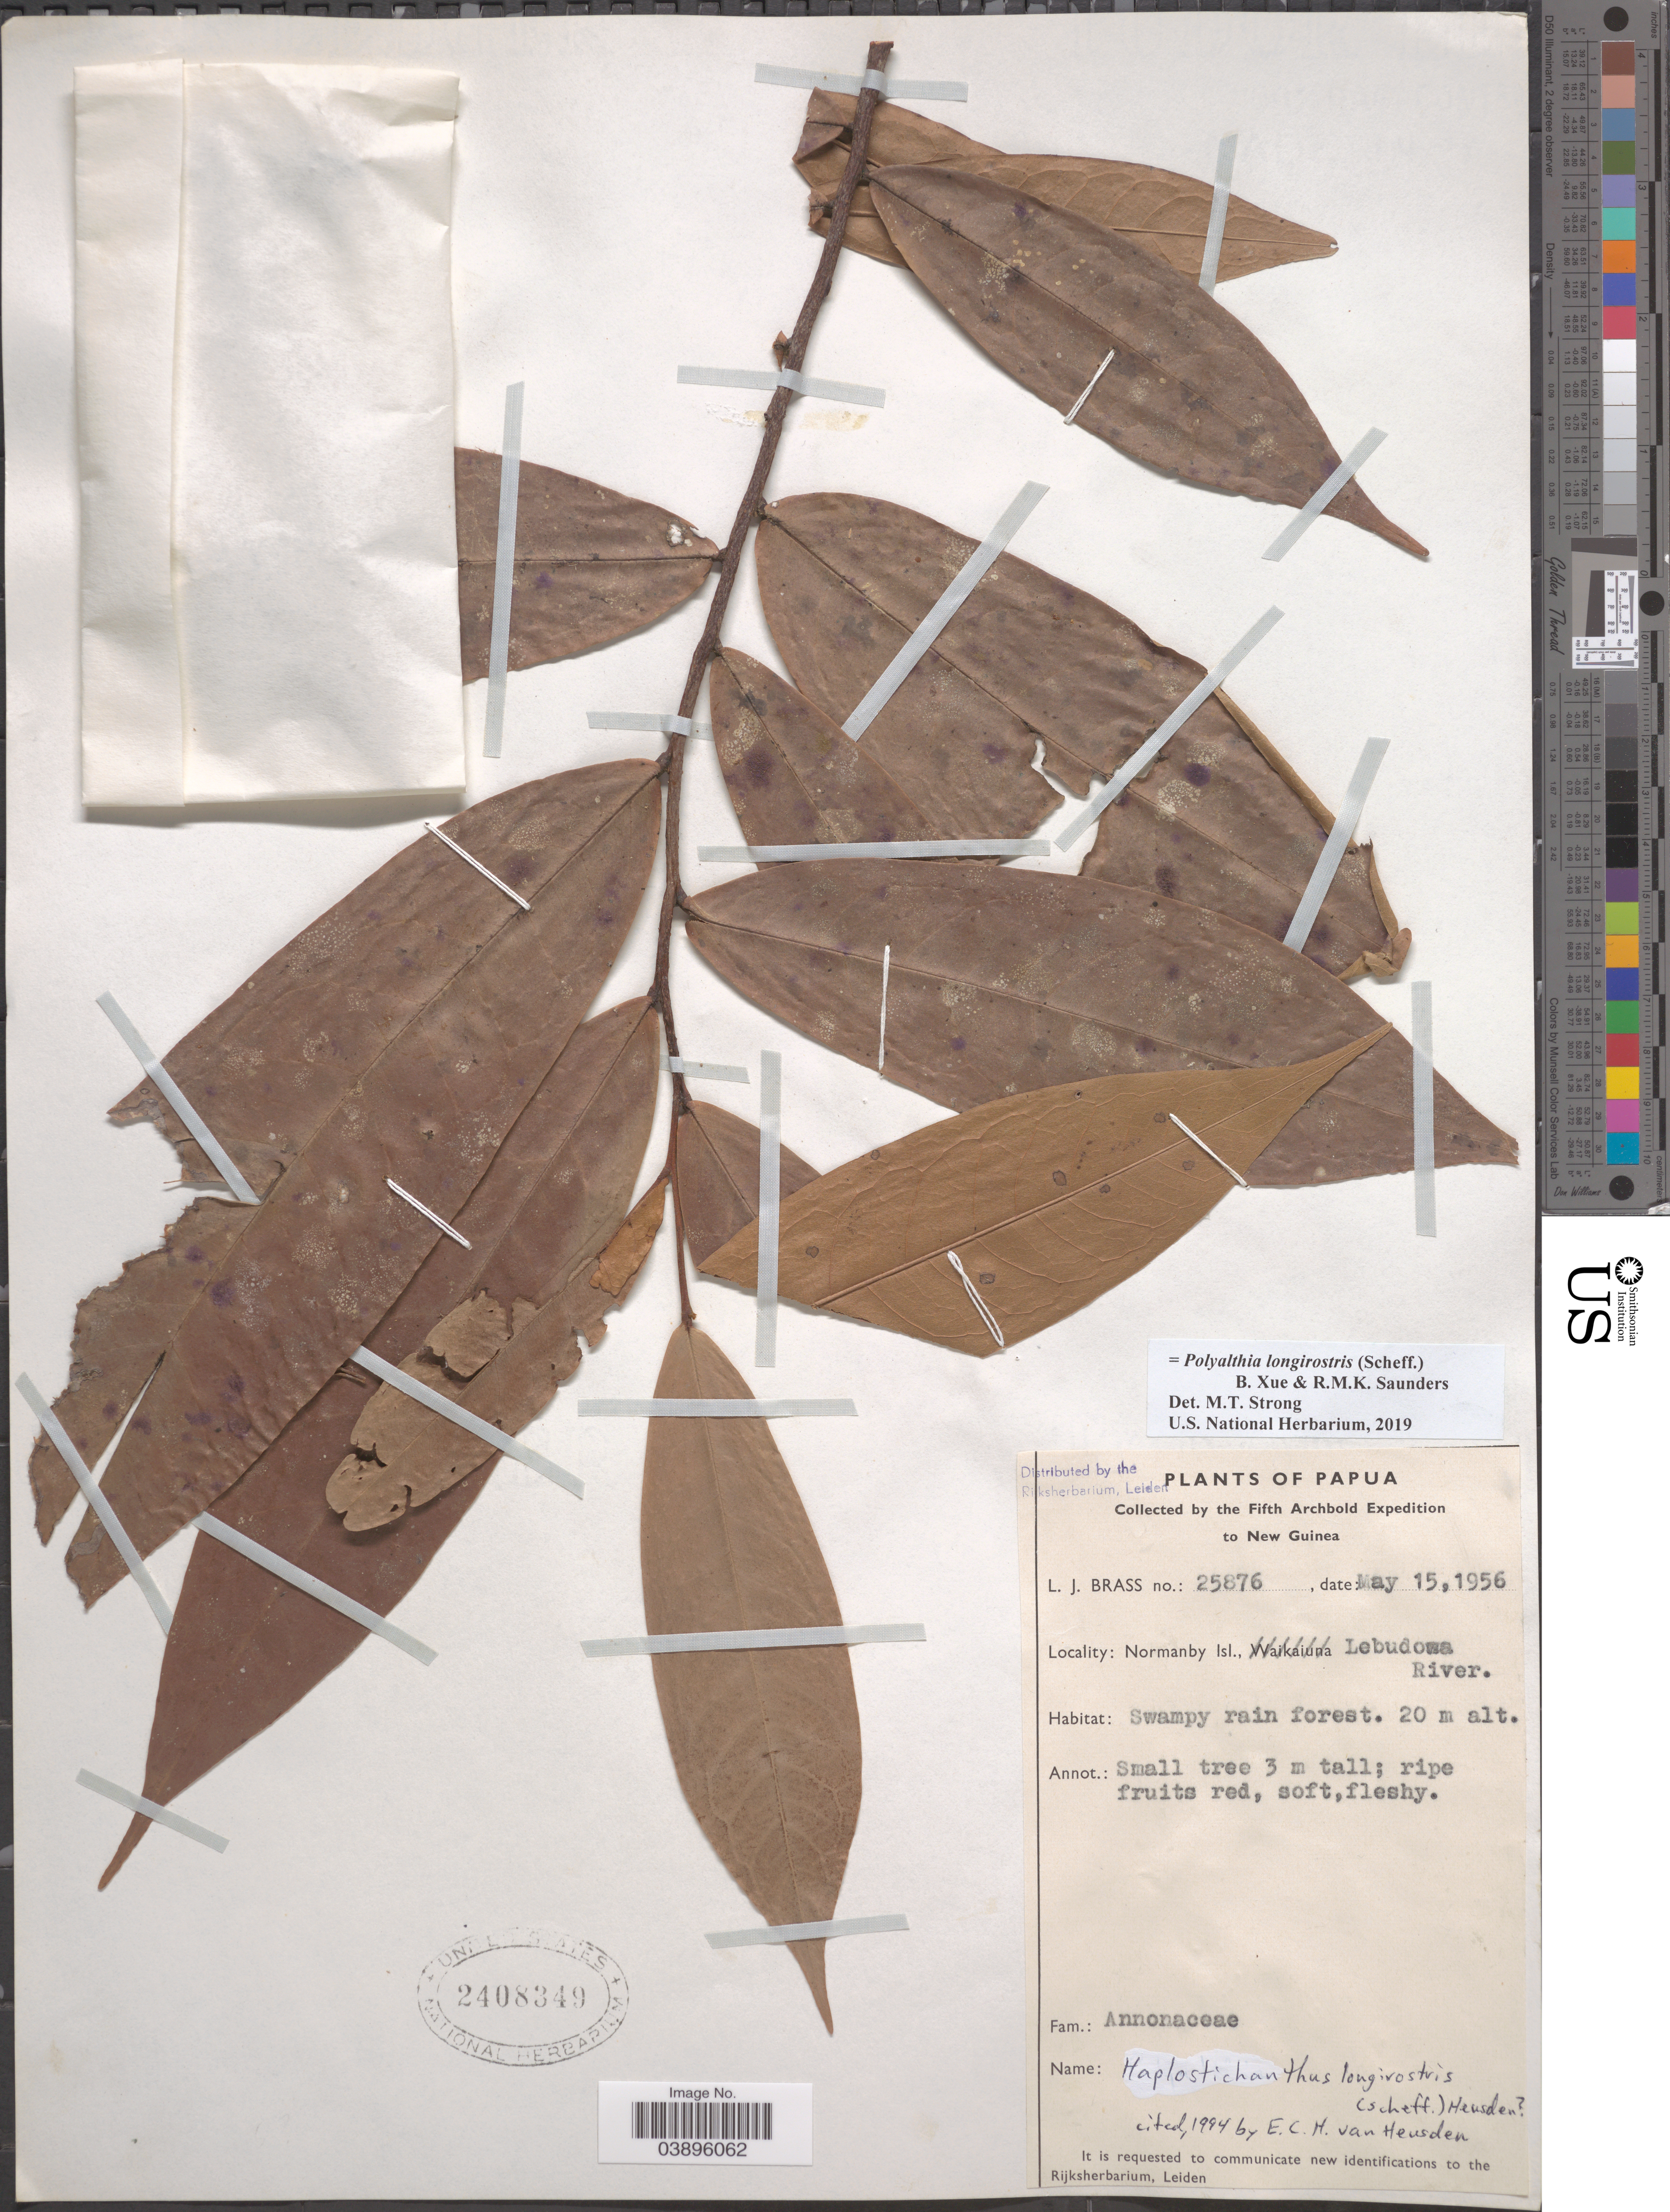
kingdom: Plantae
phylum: Tracheophyta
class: Magnoliopsida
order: Magnoliales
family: Annonaceae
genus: Polyalthia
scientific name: Polyalthia longirostris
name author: (Scheff.) B. Xue & R.M.K. Saunders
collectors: L. J. Brass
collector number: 25876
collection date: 1956-05-15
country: Papua New Guinea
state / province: Milne Bay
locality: New Guinea. Normanby Isl., Lebudowa River.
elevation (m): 20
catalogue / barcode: US 2408349